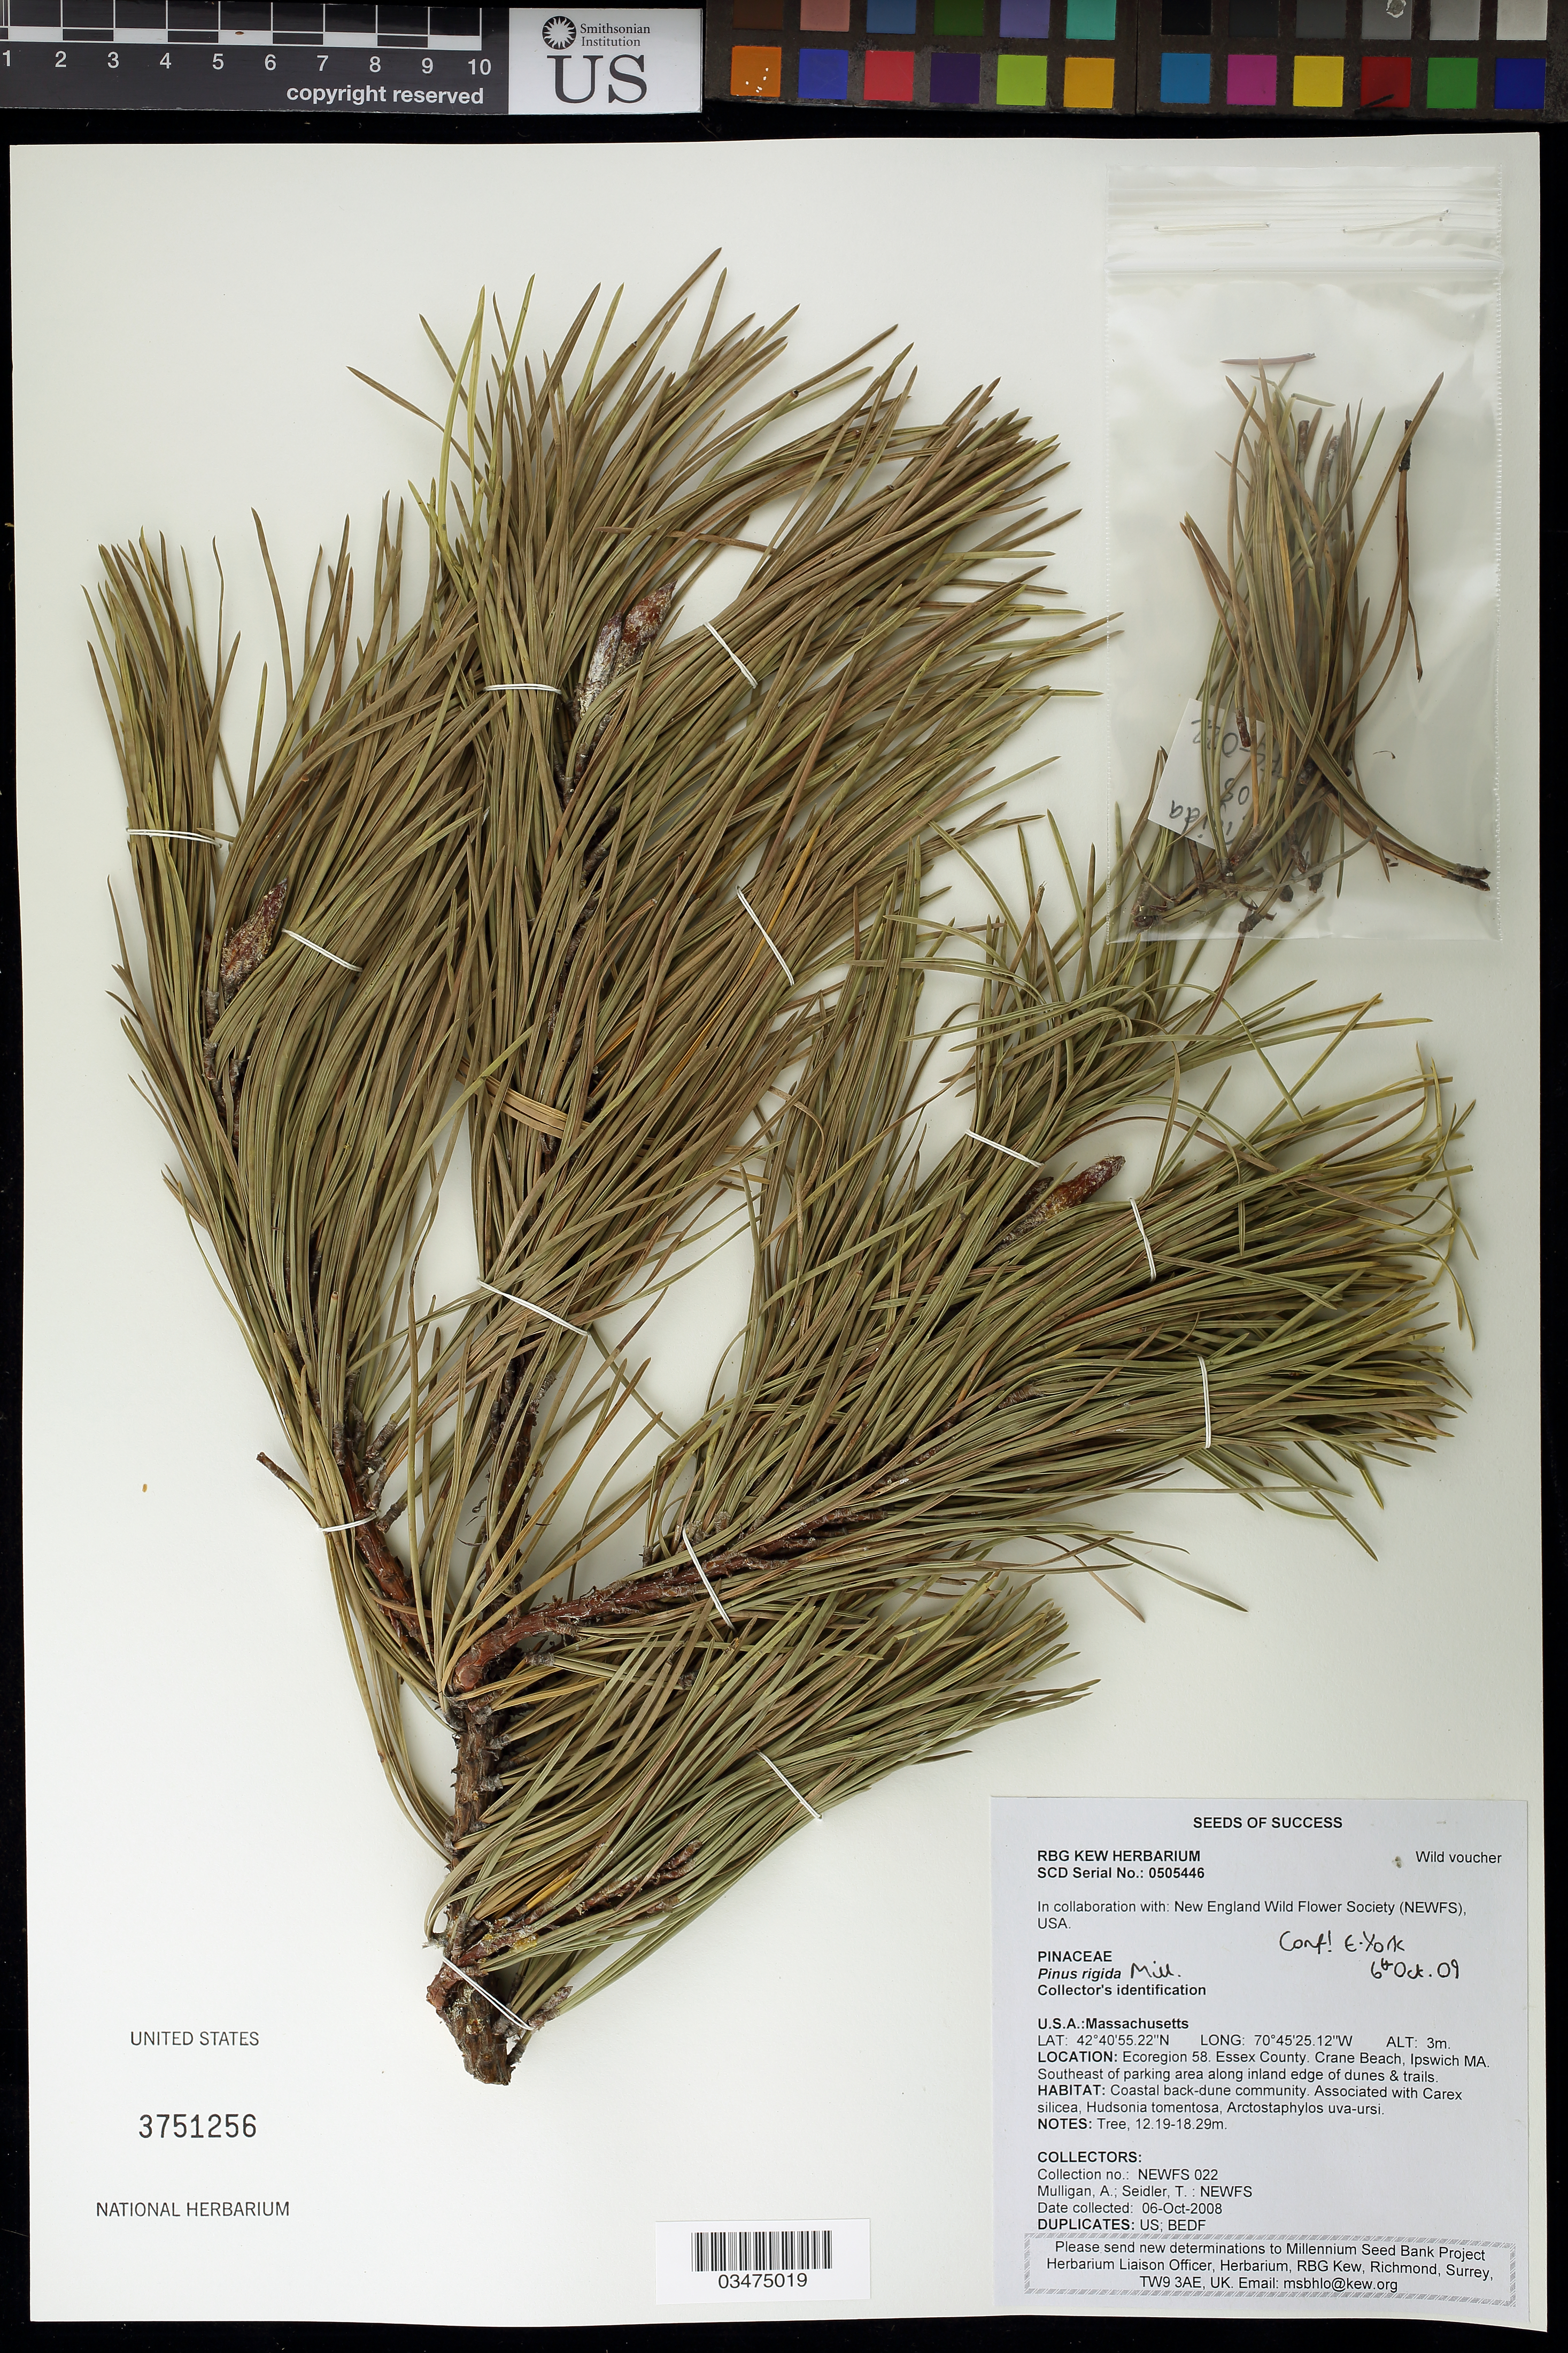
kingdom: Plantae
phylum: Tracheophyta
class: Pinopsida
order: Pinales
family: Pinaceae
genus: Pinus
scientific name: Pinus rigida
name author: Mill.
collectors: A. Mulligan & T. Seidler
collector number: NEWFS 022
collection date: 2008-10-06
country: United States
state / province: Massachusetts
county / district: Essex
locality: Crane Beach, Ipswich. SE of parking area along inland edge of dunes and trails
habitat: Coastal back-dune community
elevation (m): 3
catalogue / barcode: US 3751256